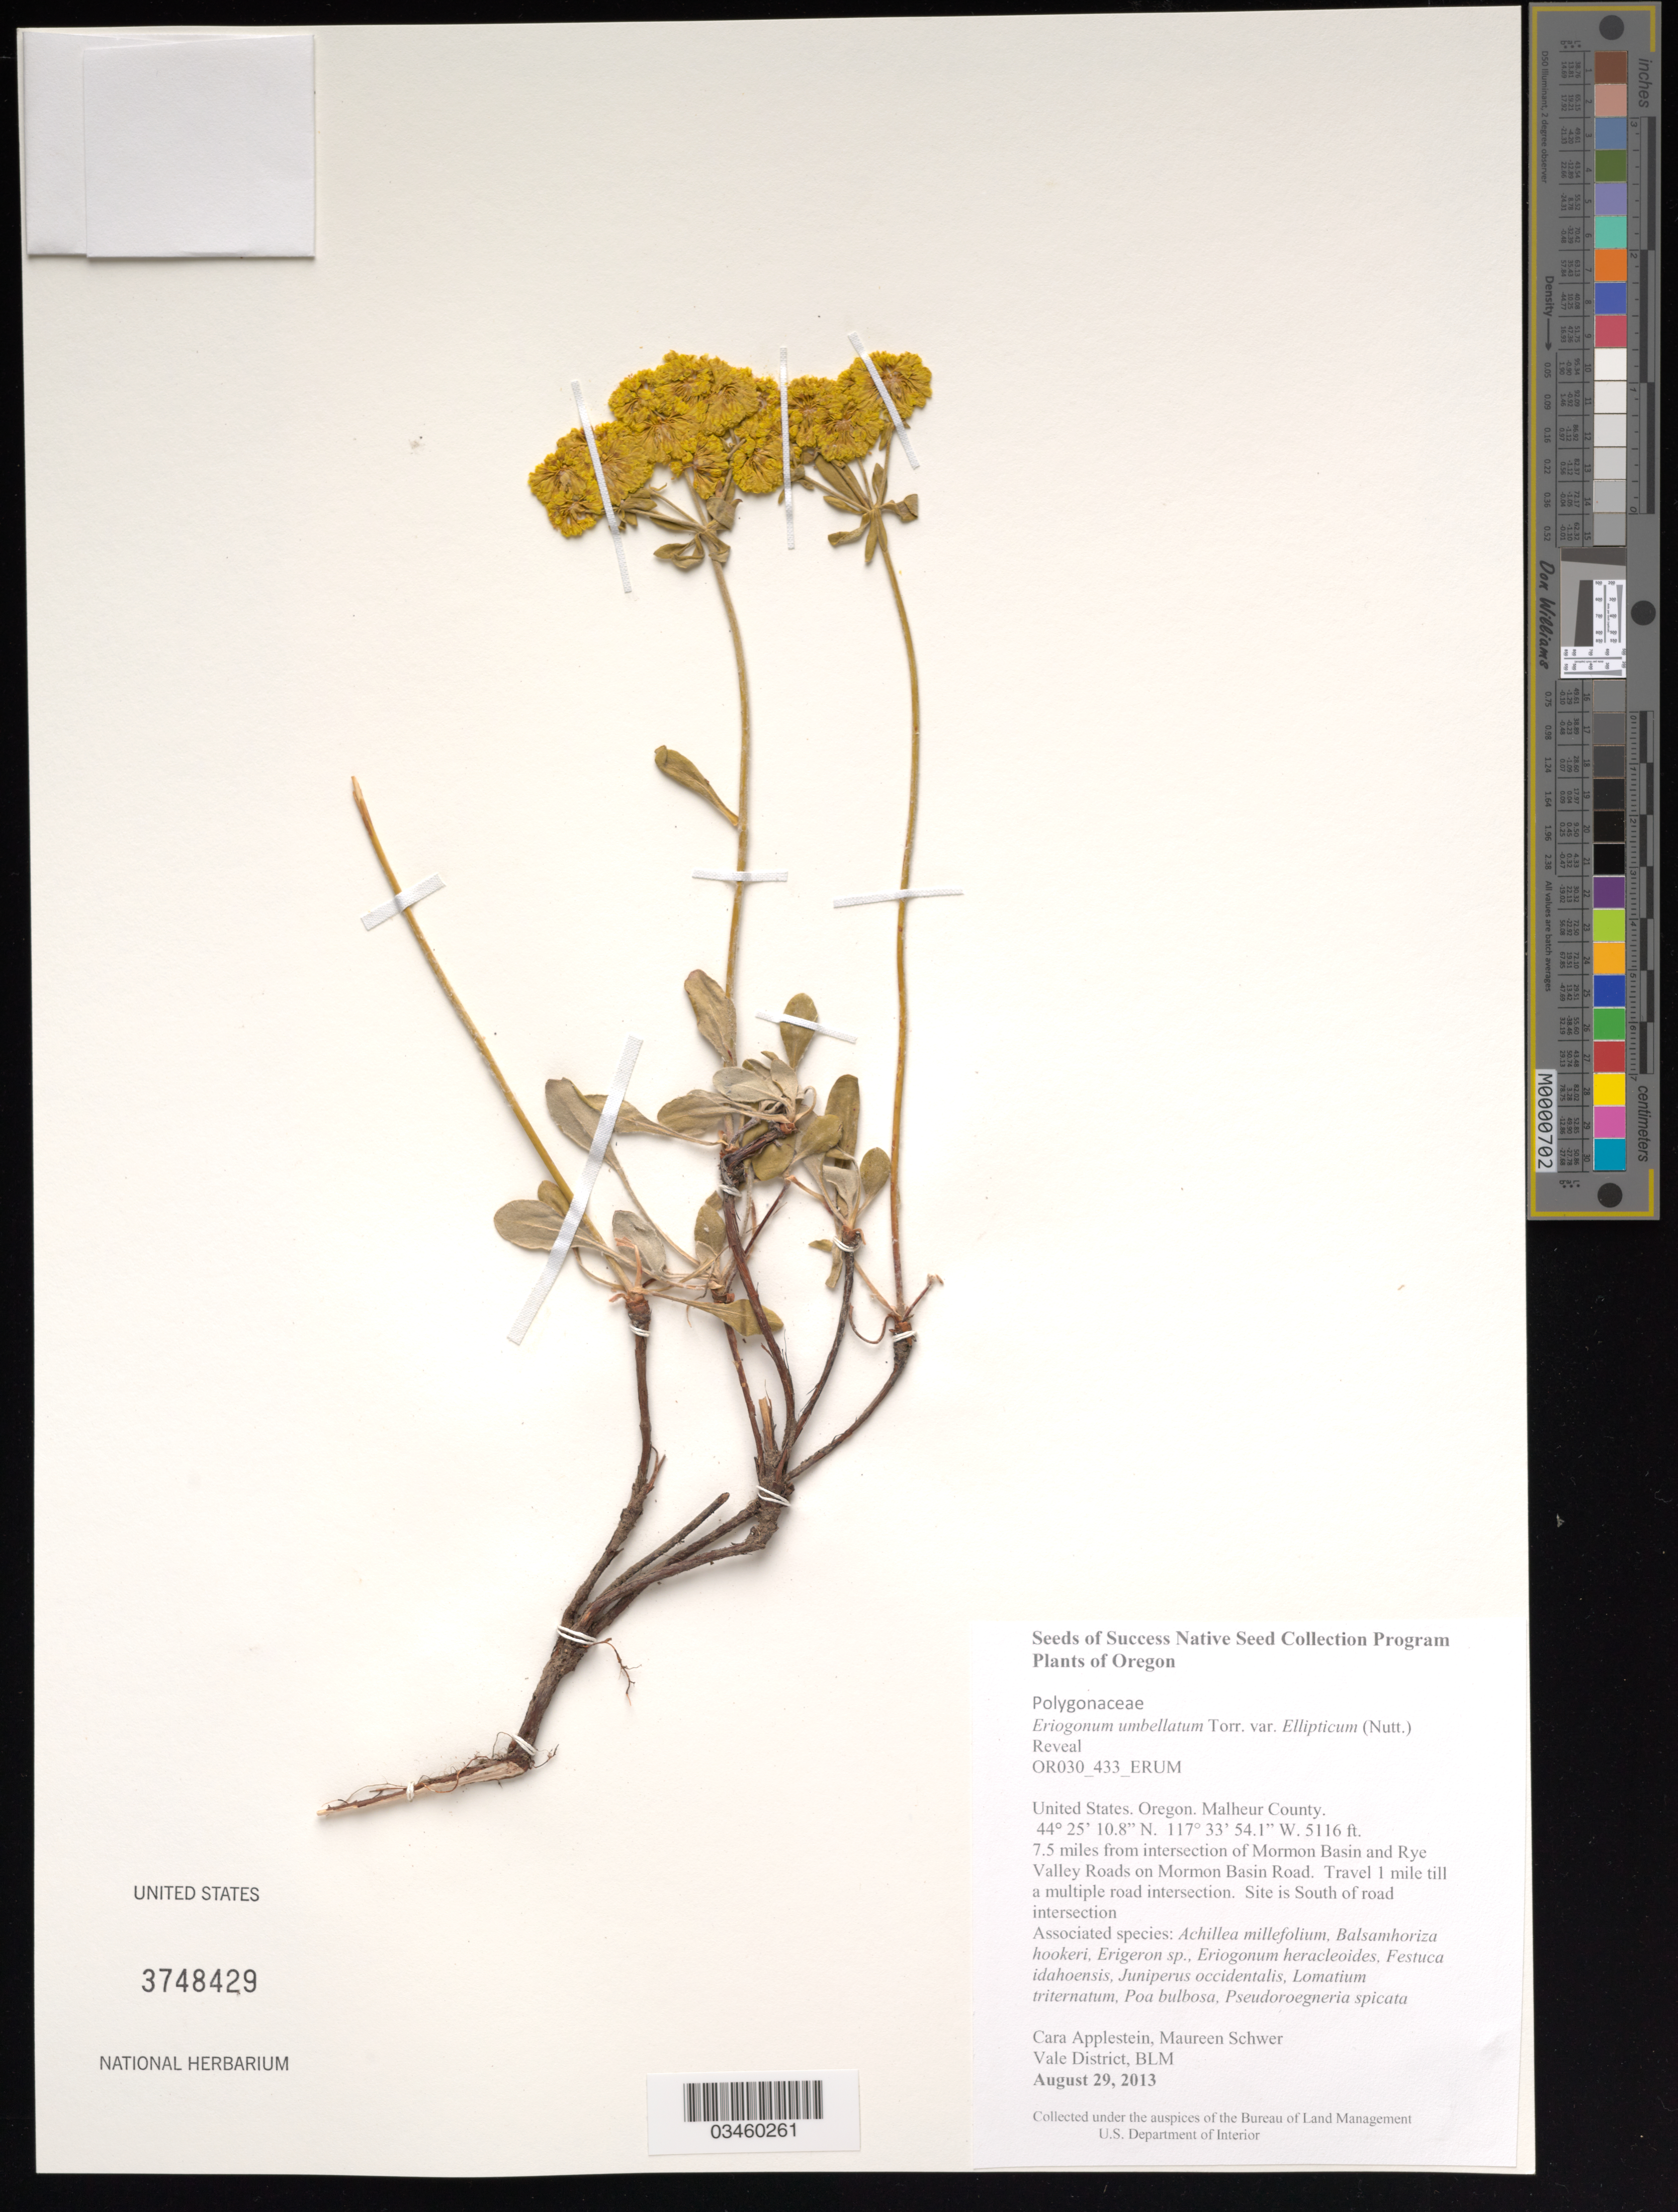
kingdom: Plantae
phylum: Tracheophyta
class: Magnoliopsida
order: Caryophyllales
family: Polygonaceae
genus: Eriogonum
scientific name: Eriogonum umbellatum var. ellipticum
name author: (Nutt.) Reveal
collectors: C. Applestein & M. Schwer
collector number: OR030-433 ERUM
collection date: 2013-08-29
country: United States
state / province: Oregon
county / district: Malheur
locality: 7.5 mi. from intersection of Mormon Basin and Rye Valley Roads on Mormon Basin Road.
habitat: With Festuca idahoensis, Poa bulbosa, Juniperus occidentalis, ect.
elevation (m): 1559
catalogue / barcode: US 3748429